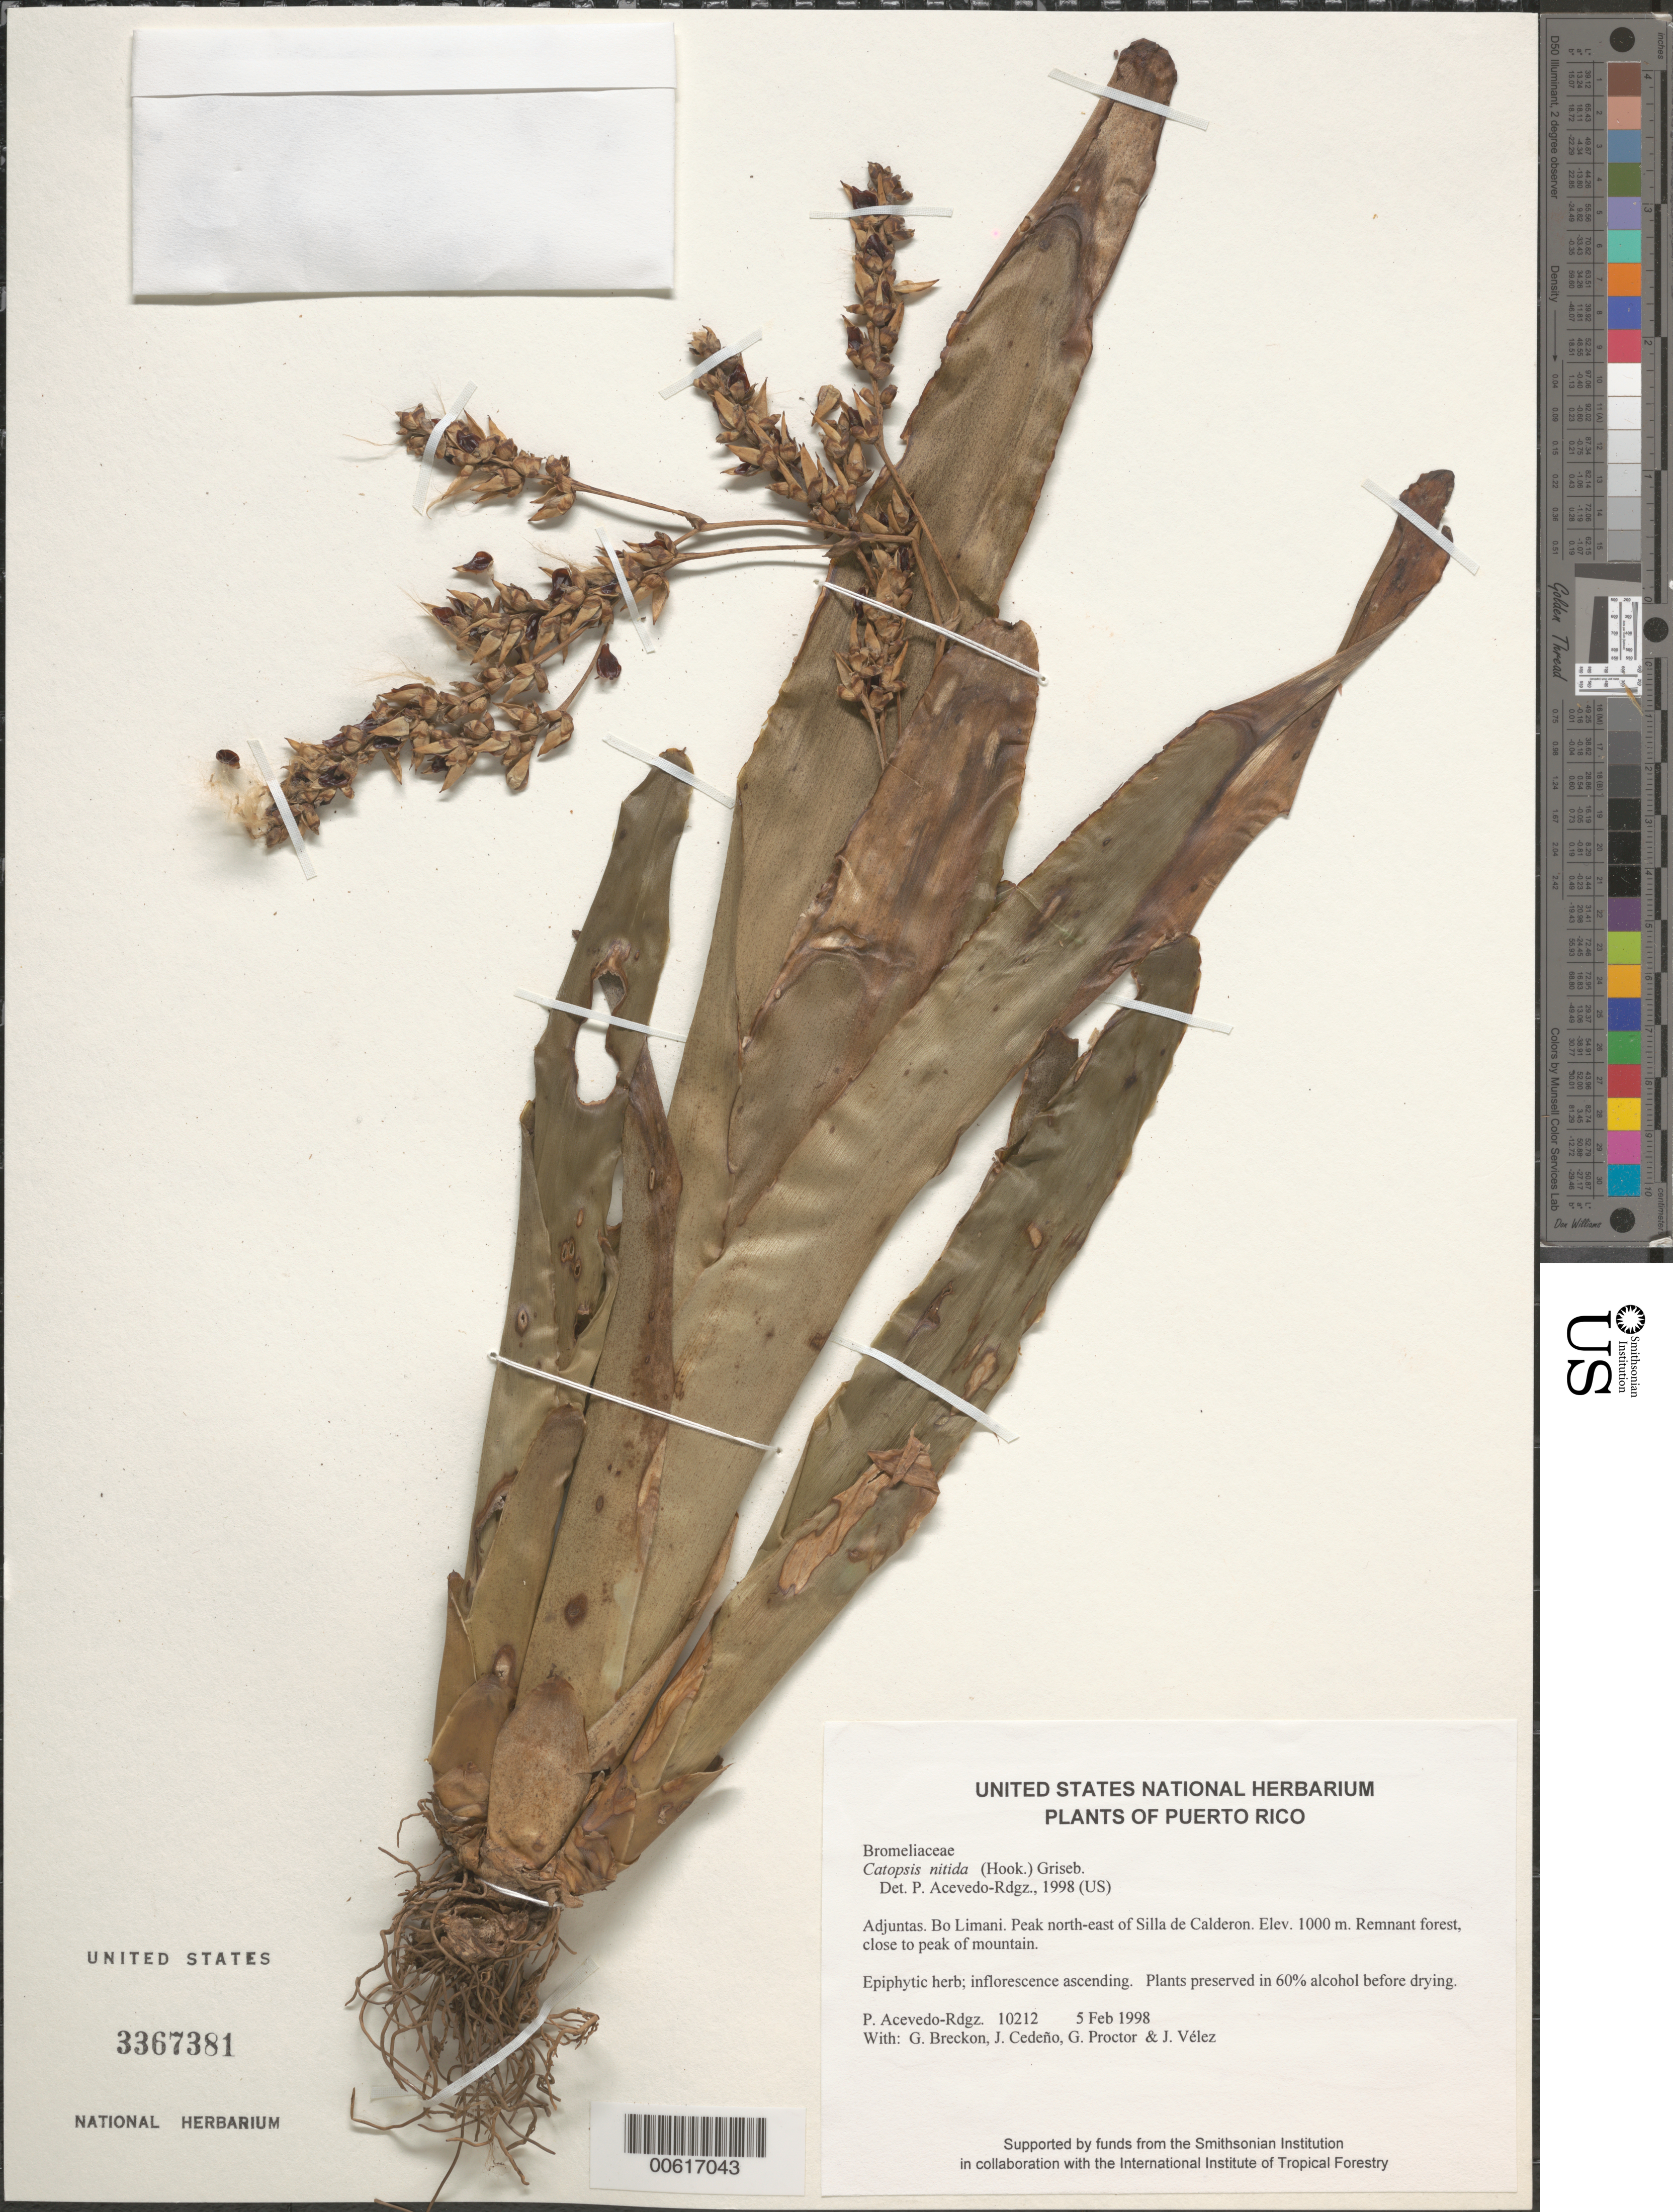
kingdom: Plantae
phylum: Tracheophyta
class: Liliopsida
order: Poales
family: Bromeliaceae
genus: Catopsis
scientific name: Catopsis nitida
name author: (Hook.) Griseb.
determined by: Acevedo-Rodríguez, P., (BOT), Smithsonian Institution - National Museum of Natural History (UNITED STATES)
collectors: P. Acevedo-Rodr., G. J. Breckon, J. A. Cedeño M., G. R. Proctor & J. Vélez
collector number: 10212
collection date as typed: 05 Feb 1998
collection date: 1998-02-05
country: Puerto Rico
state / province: Adjuntas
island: Puerto Rico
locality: Adjuntas; Bo. Limani; Peak north-east of Silla de Calderon.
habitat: Remnant forest, close to peak of mountain.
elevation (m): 1000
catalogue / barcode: US 3367381